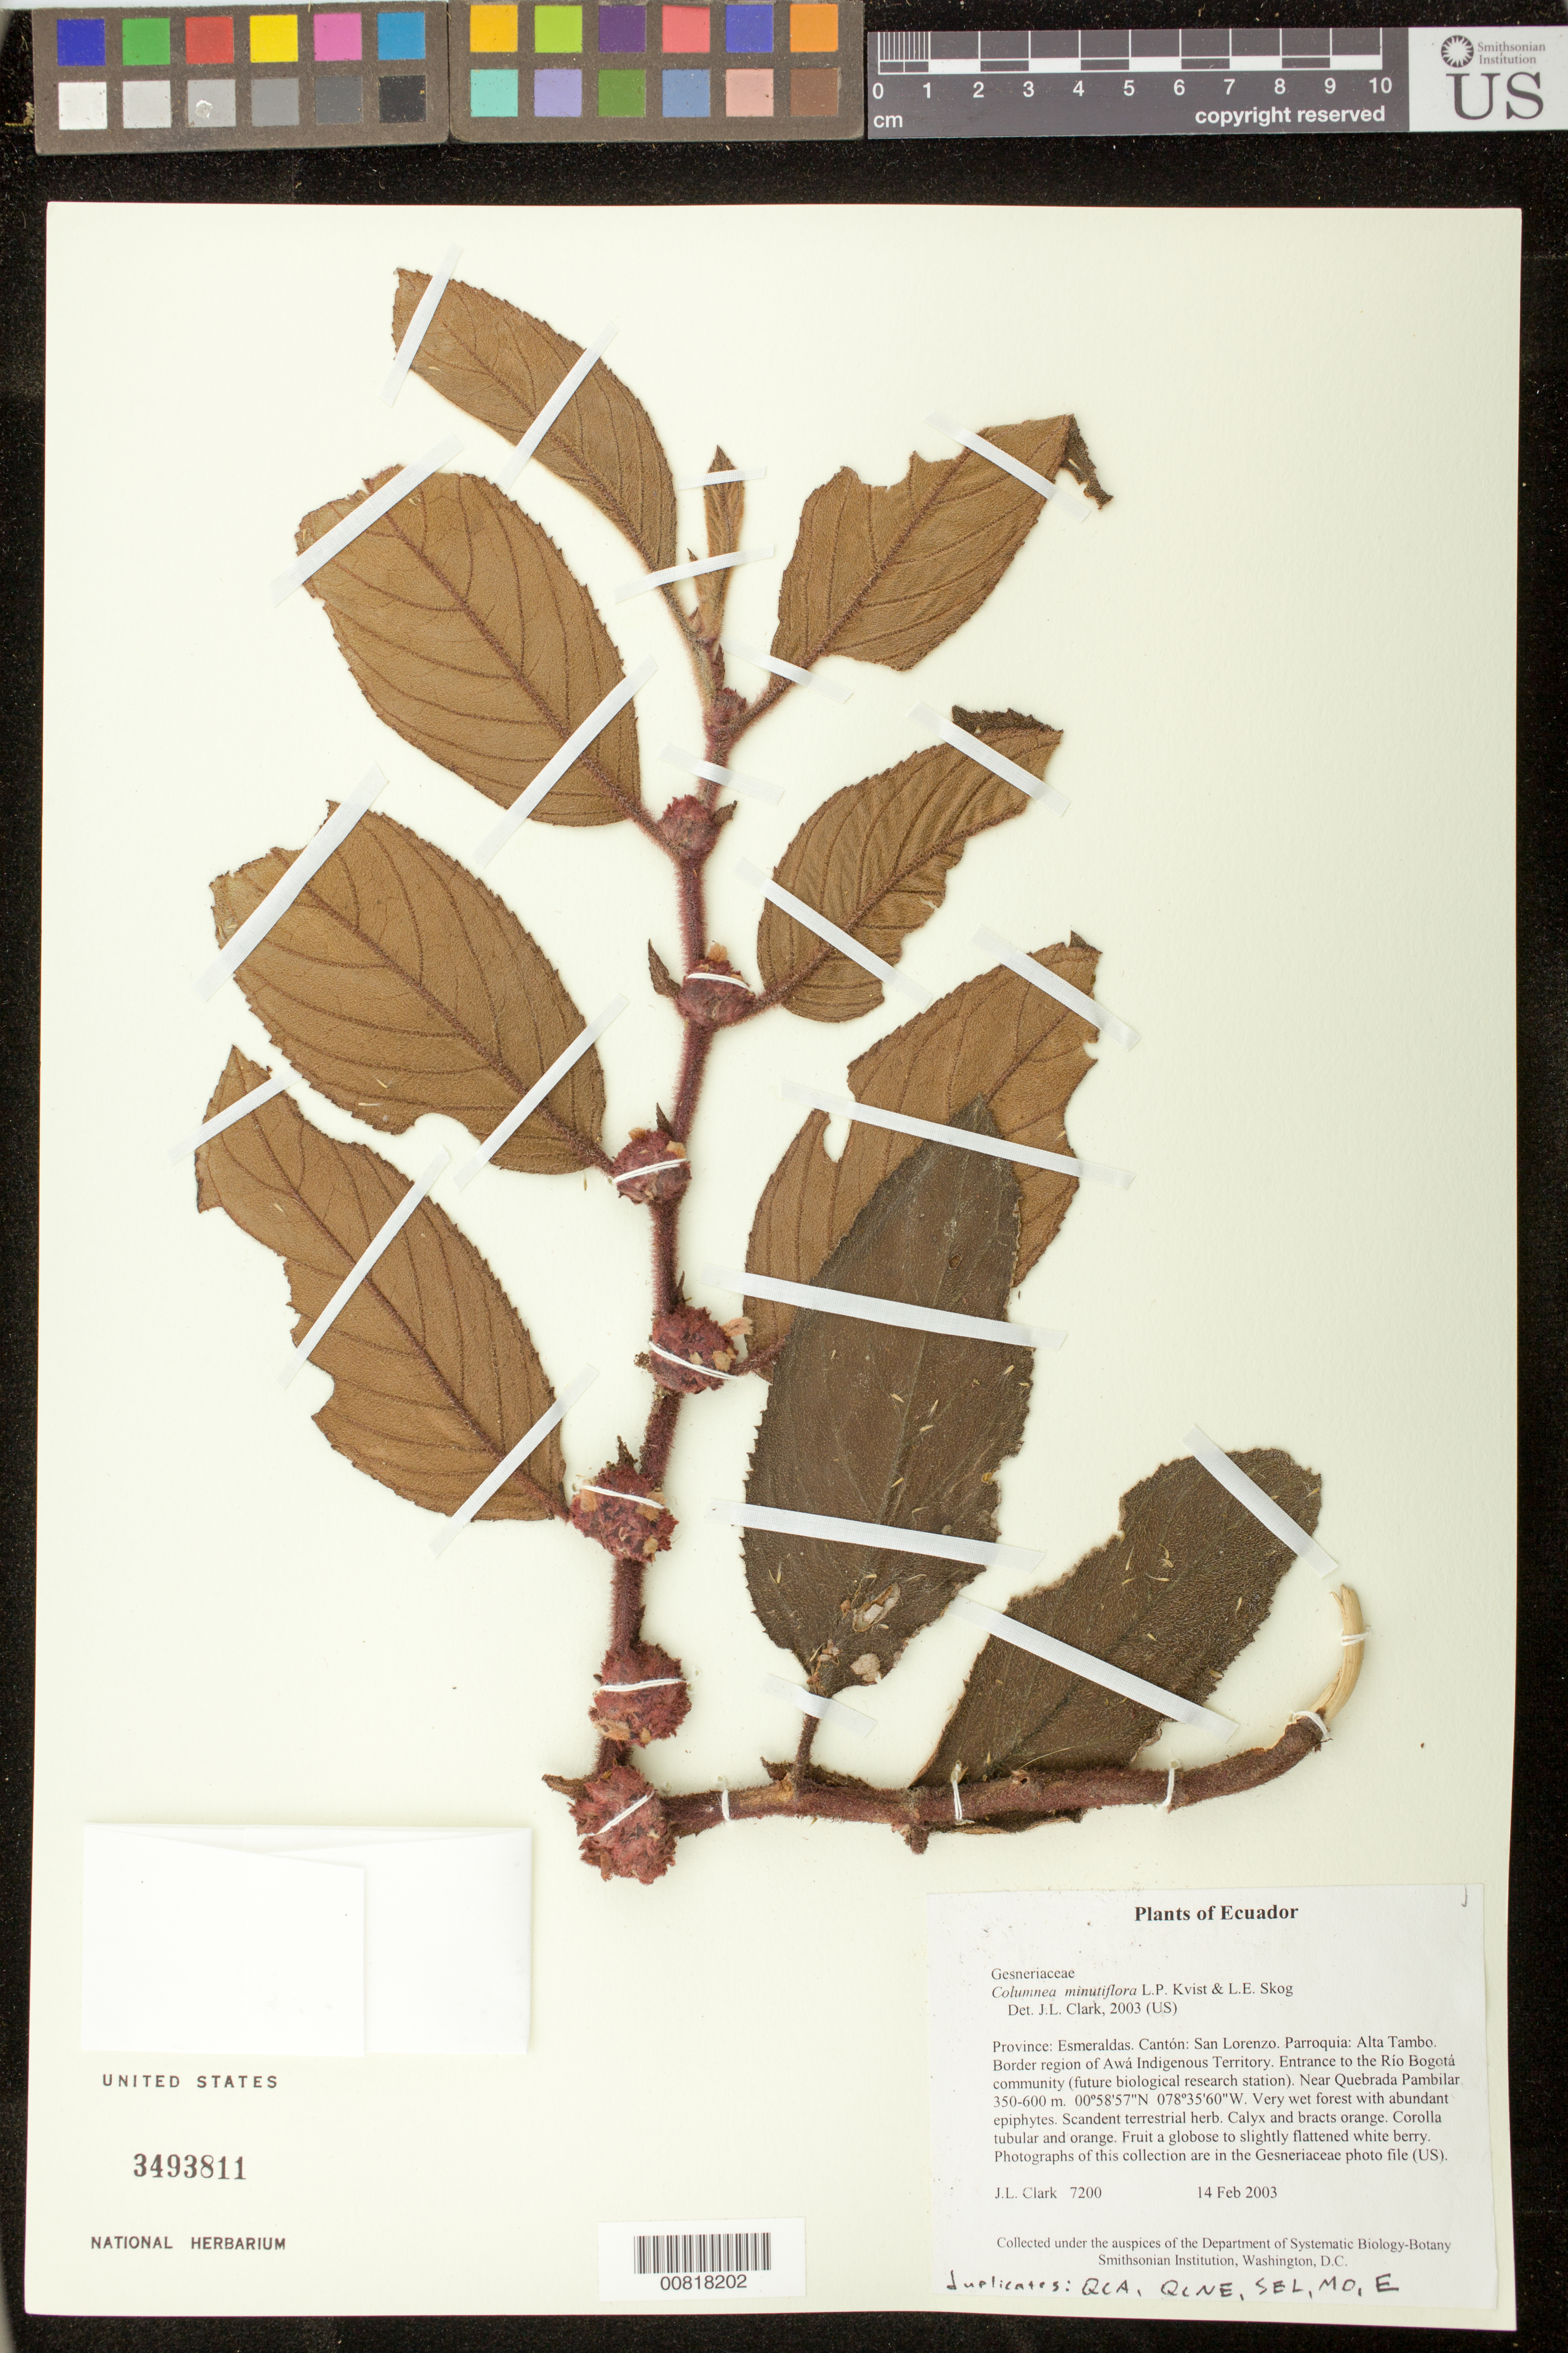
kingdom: Plantae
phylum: Tracheophyta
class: Magnoliopsida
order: Lamiales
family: Gesneriaceae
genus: Columnea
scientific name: Columnea flavohirsuta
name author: J.L. Clark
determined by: Clark, J. L.; Skog, Laurence E.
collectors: J. L. Clark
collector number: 7200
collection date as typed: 14 Feb 2003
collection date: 2003-02-14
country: Ecuador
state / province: Esmeraldas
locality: San Lorenzo. Parroquia: Alta Tambo. Border region of Awá Indigenous Territory. Entrance to the Río Bogotá community (future biological research station). Near Quebrada Pambilar.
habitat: Very wet forest with abundant epiphytes.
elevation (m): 350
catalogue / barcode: US 3493811